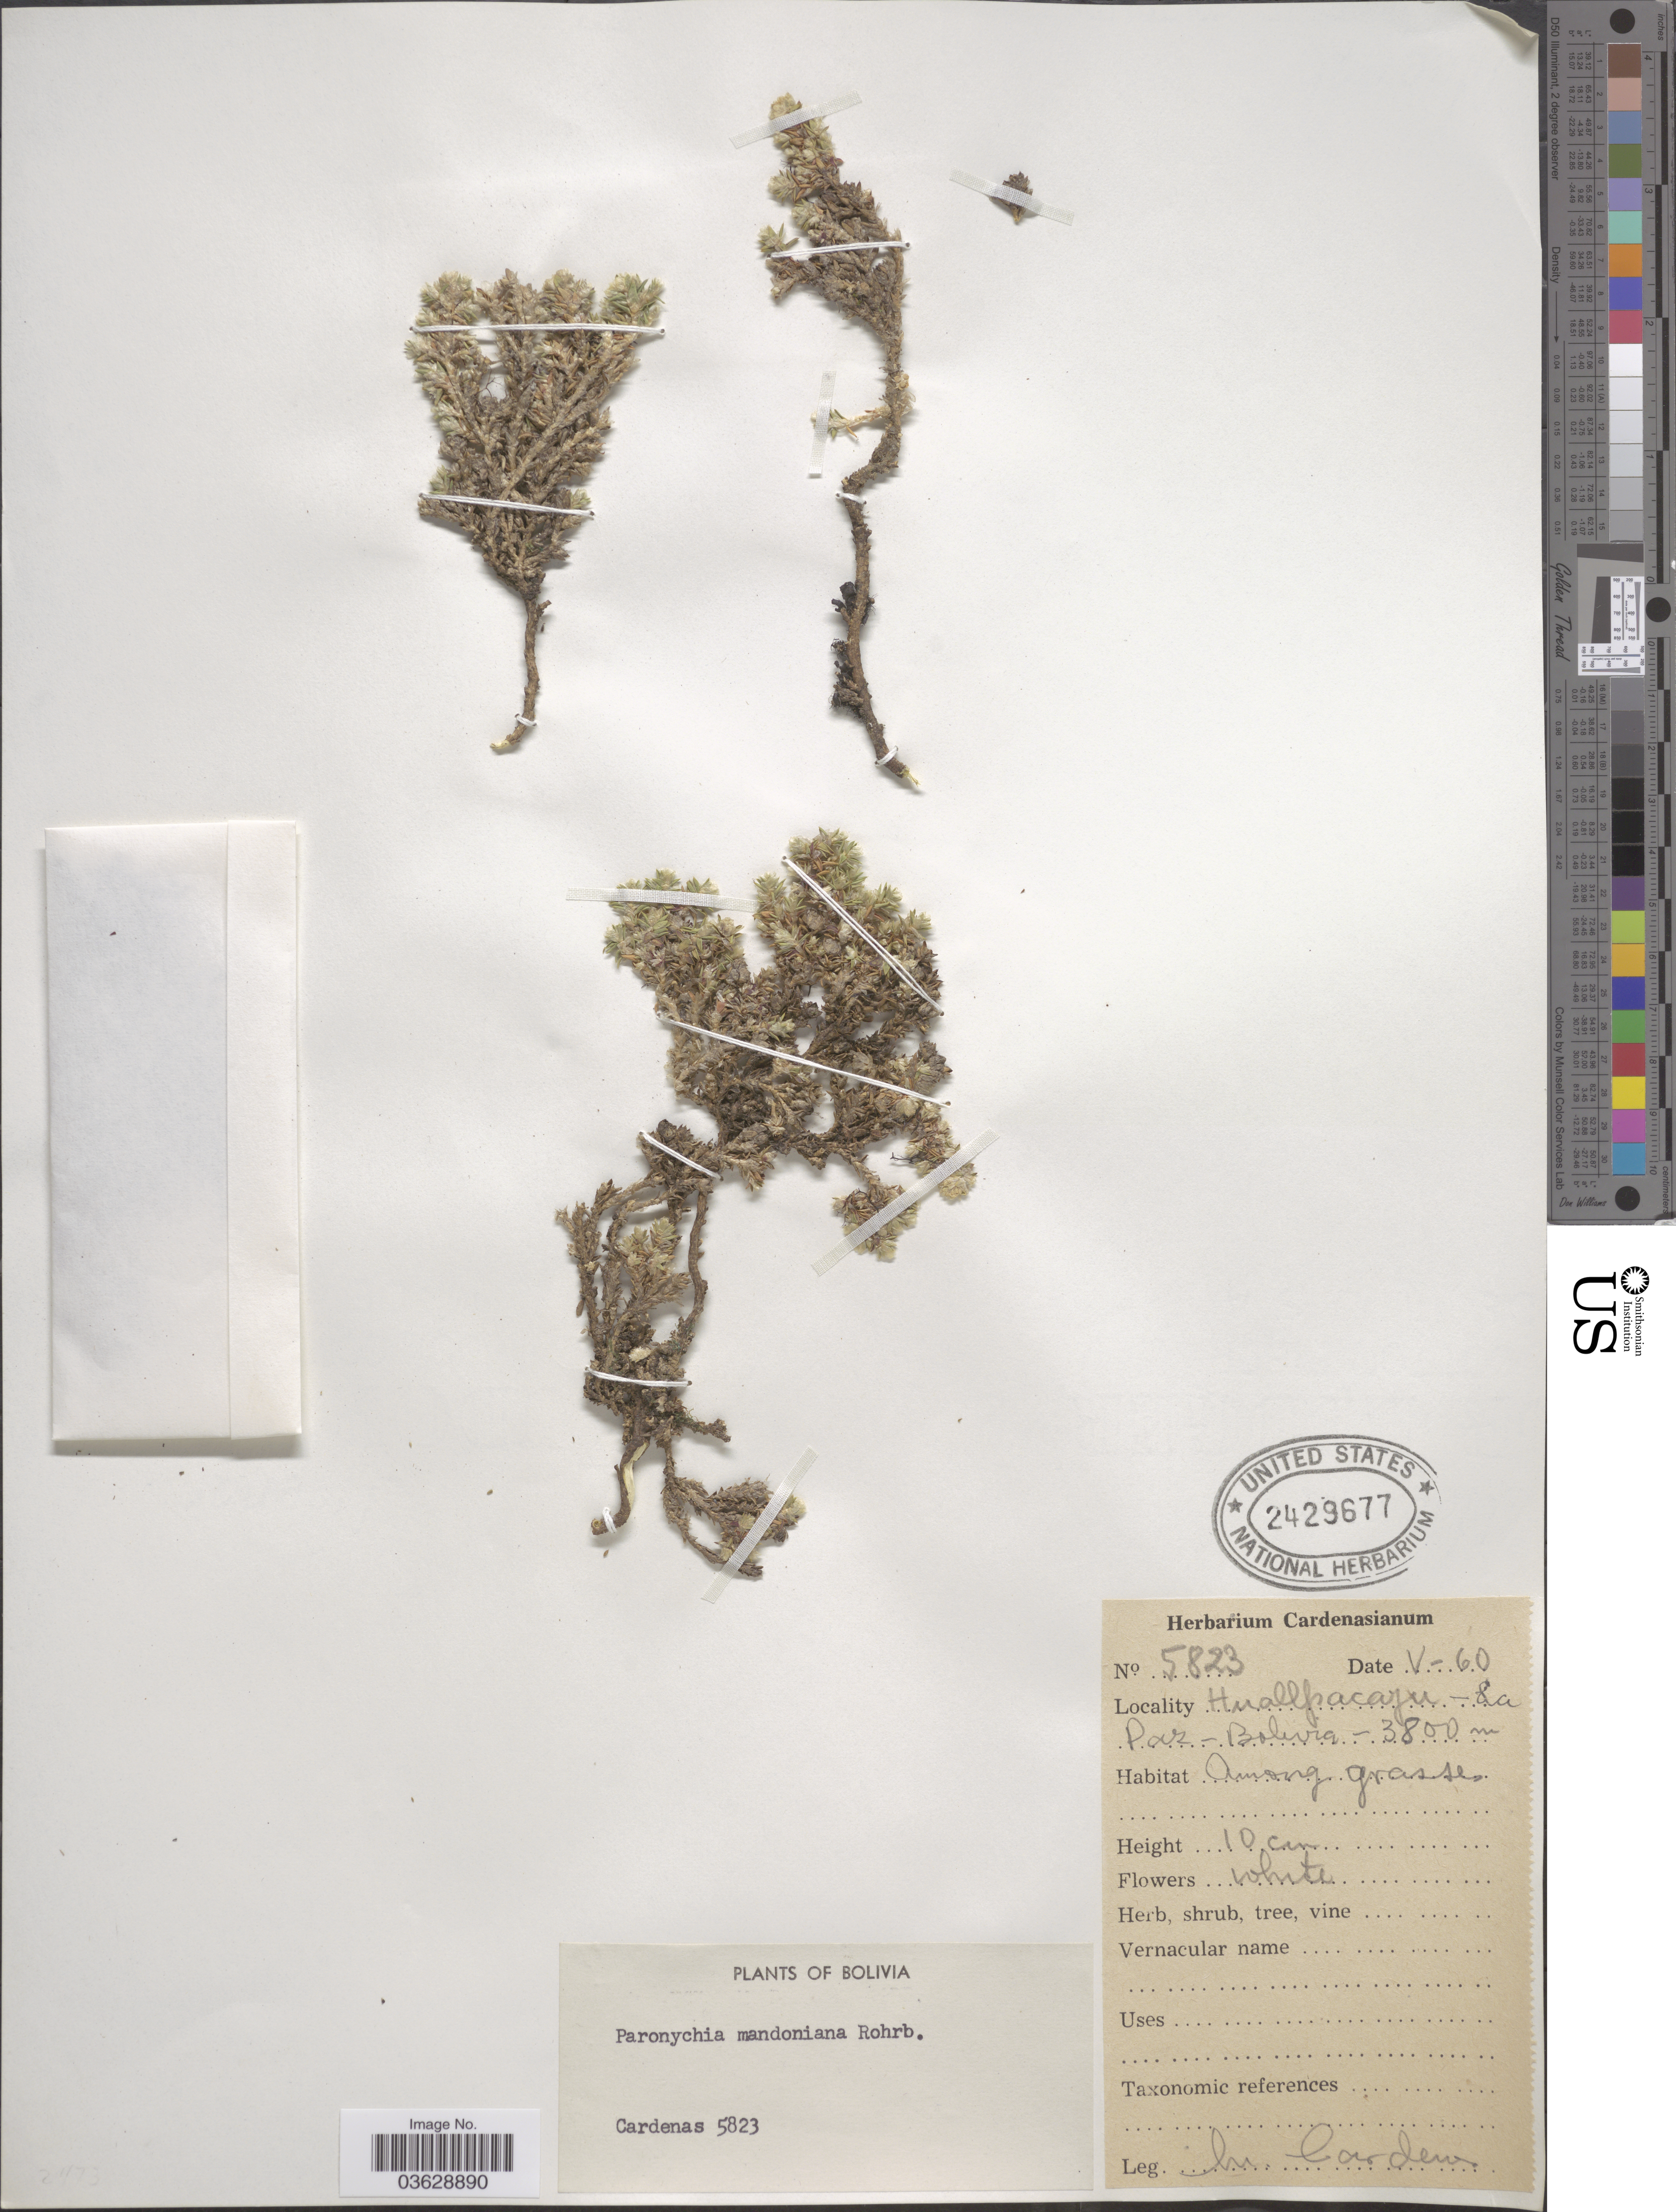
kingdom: Plantae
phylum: Tracheophyta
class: Magnoliopsida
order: Caryophyllales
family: Caryophyllaceae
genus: Paronychia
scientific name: Paronychia mandoniana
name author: Rohrb.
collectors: M. Cárdenas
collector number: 5823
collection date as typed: Transcribed d/m/y: /5/60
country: Bolivia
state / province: La Paz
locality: Huallpacayu - La Paz.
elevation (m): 3800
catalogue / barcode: US 2429677